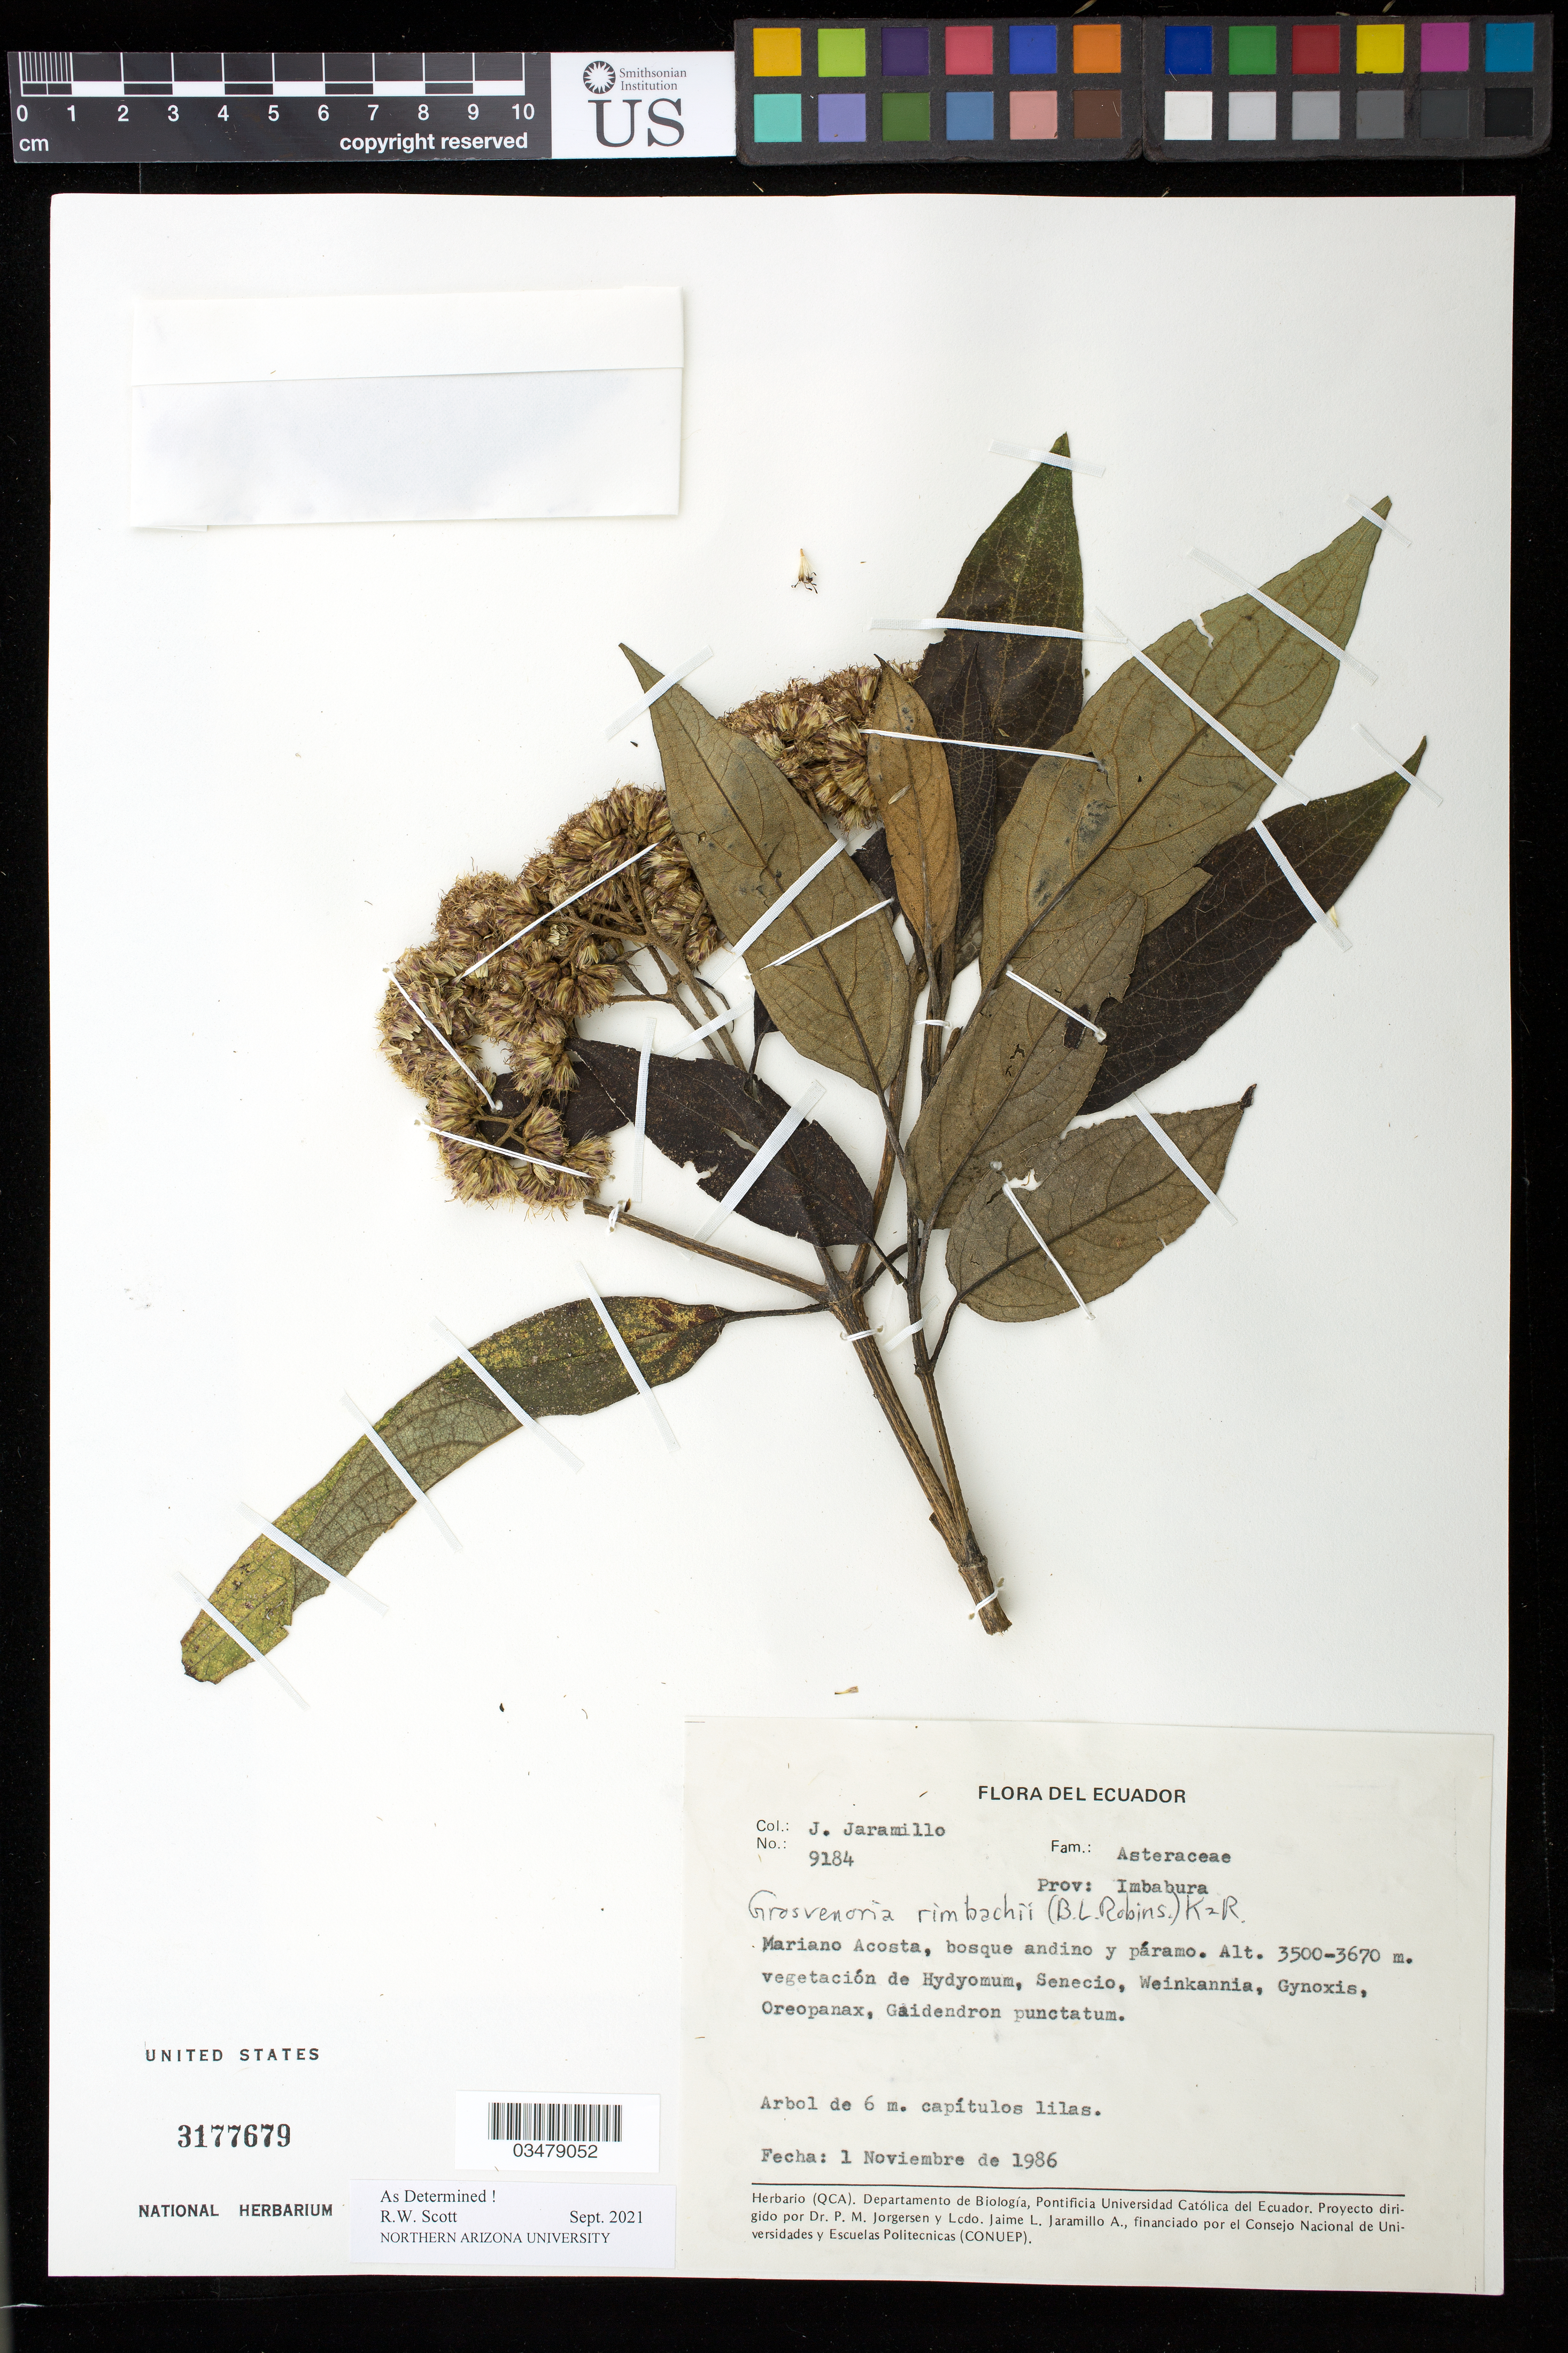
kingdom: Plantae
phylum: Tracheophyta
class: Magnoliopsida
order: Asterales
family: Asteraceae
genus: Grosvenoria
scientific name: Grosvenoria rimbachii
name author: (B.L. Rob.) R.M. King & H. Rob.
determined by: Scott, R. W.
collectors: J. Jaramillo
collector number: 9184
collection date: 1986-11-01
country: Ecuador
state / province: Imbabura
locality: Mariano Acosta, bosque andino y paramo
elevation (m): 3500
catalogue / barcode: US 3177679